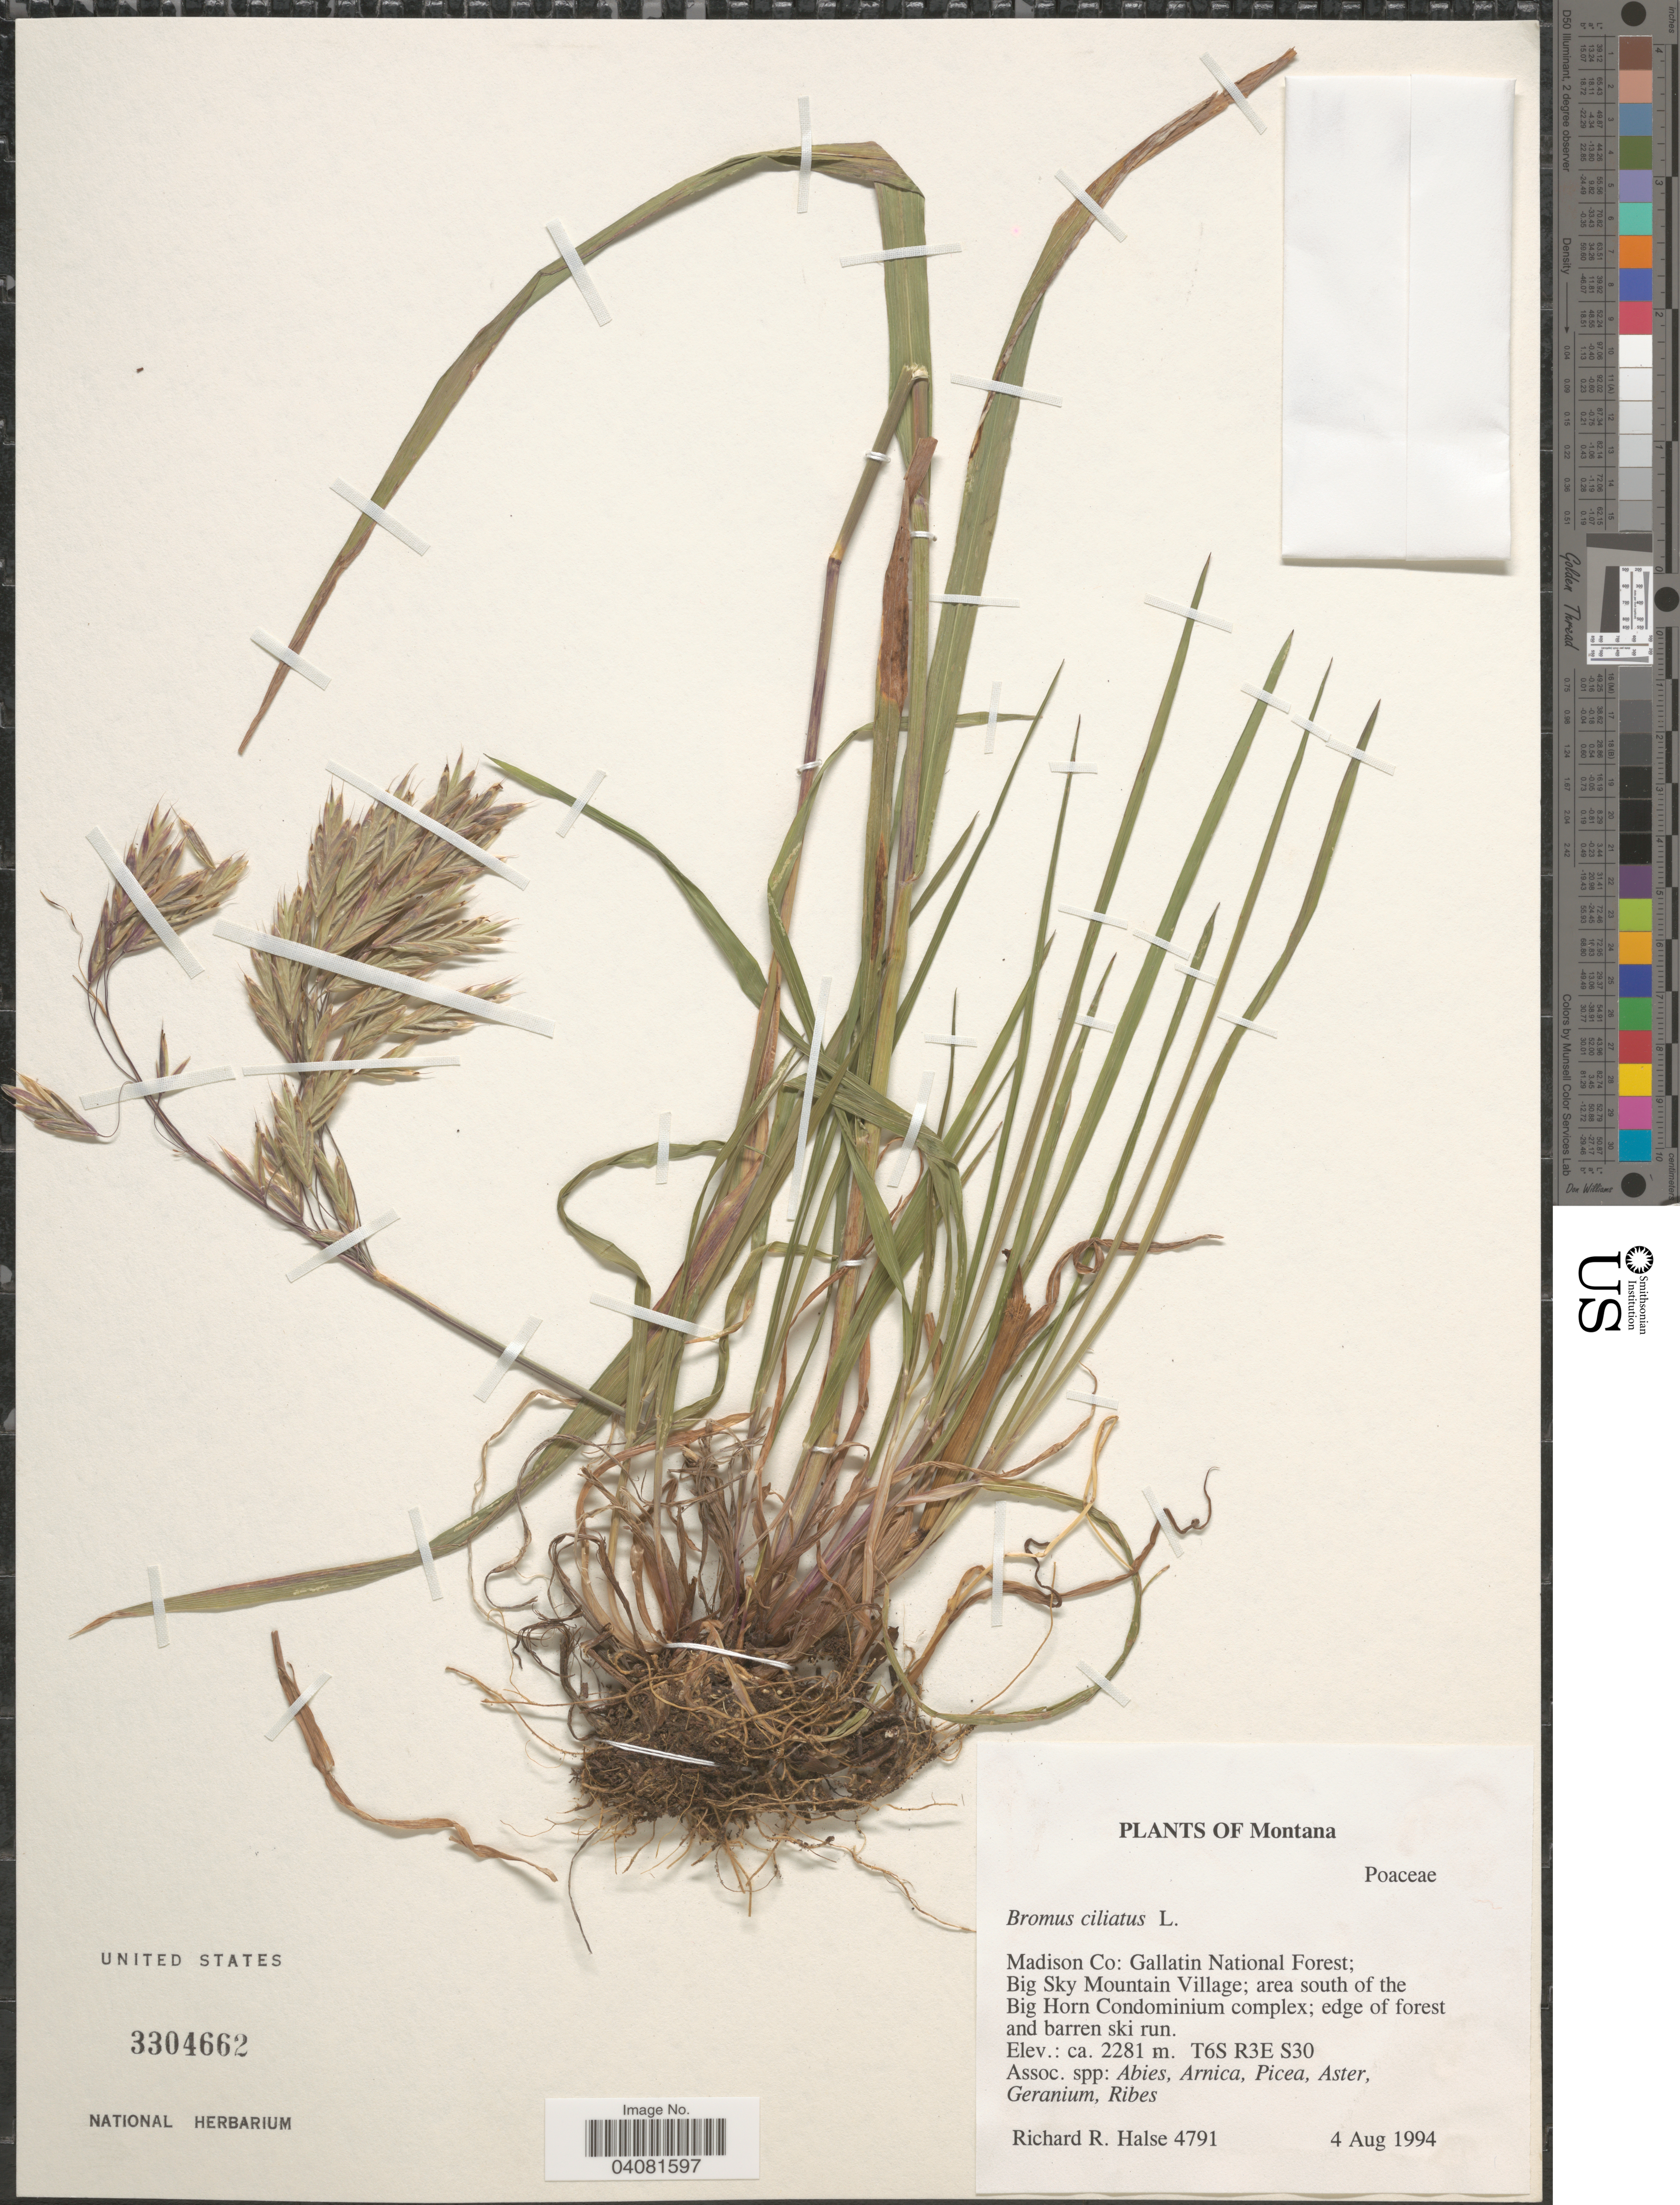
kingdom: Plantae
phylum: Tracheophyta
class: Liliopsida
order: Poales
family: Poaceae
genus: Bromus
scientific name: Bromus ciliatus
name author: L.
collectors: R. Halse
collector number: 4791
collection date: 1994-08-04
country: United States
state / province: Montana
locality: Madison Co: Gallatin National Forest; Big Sky Mountain Village; area south of the Big Horn Condominium complex. T6s R3E S30.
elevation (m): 2281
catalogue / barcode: US 3304662